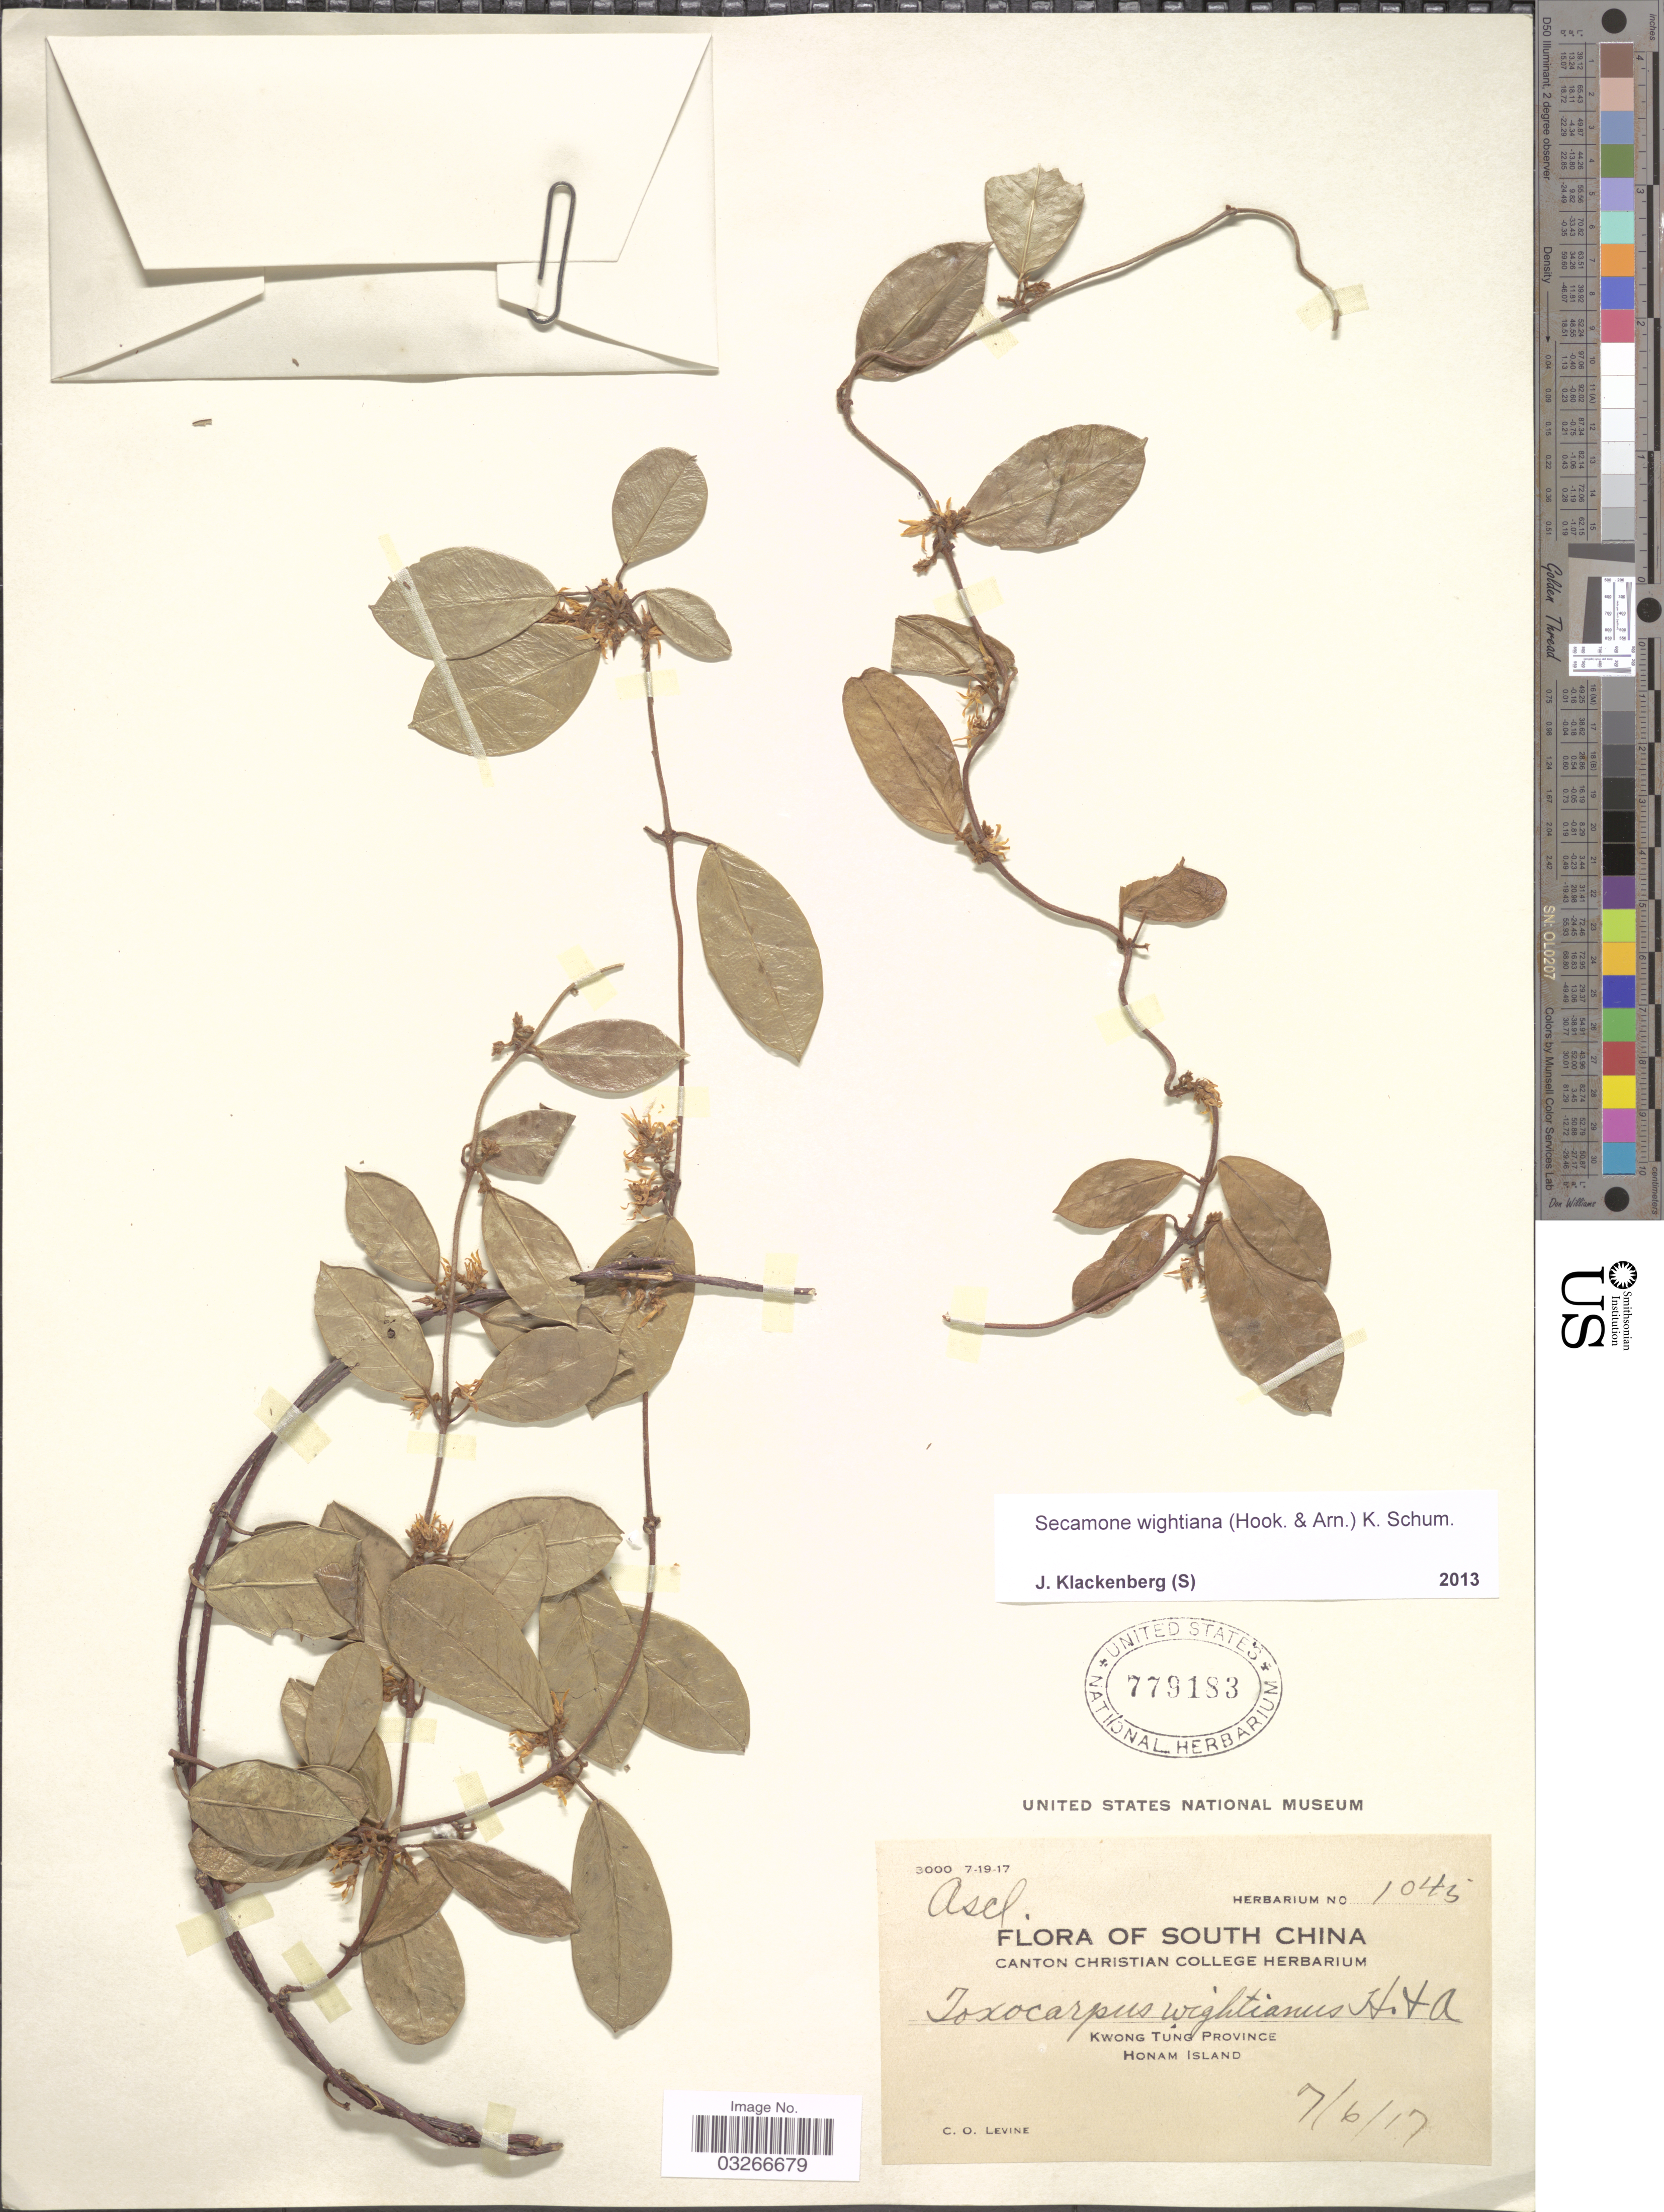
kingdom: Plantae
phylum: Tracheophyta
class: Magnoliopsida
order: Gentianales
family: Apocynaceae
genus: Secamone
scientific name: Secamone wightiana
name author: (Hook. & Arn.) K. Schum.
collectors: C. O. Levine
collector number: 1045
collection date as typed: Transcribed d/m/y: 7/6/17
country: China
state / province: Guangdong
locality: South China. Kwong Tung Province. Honam Island.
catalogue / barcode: US 779183